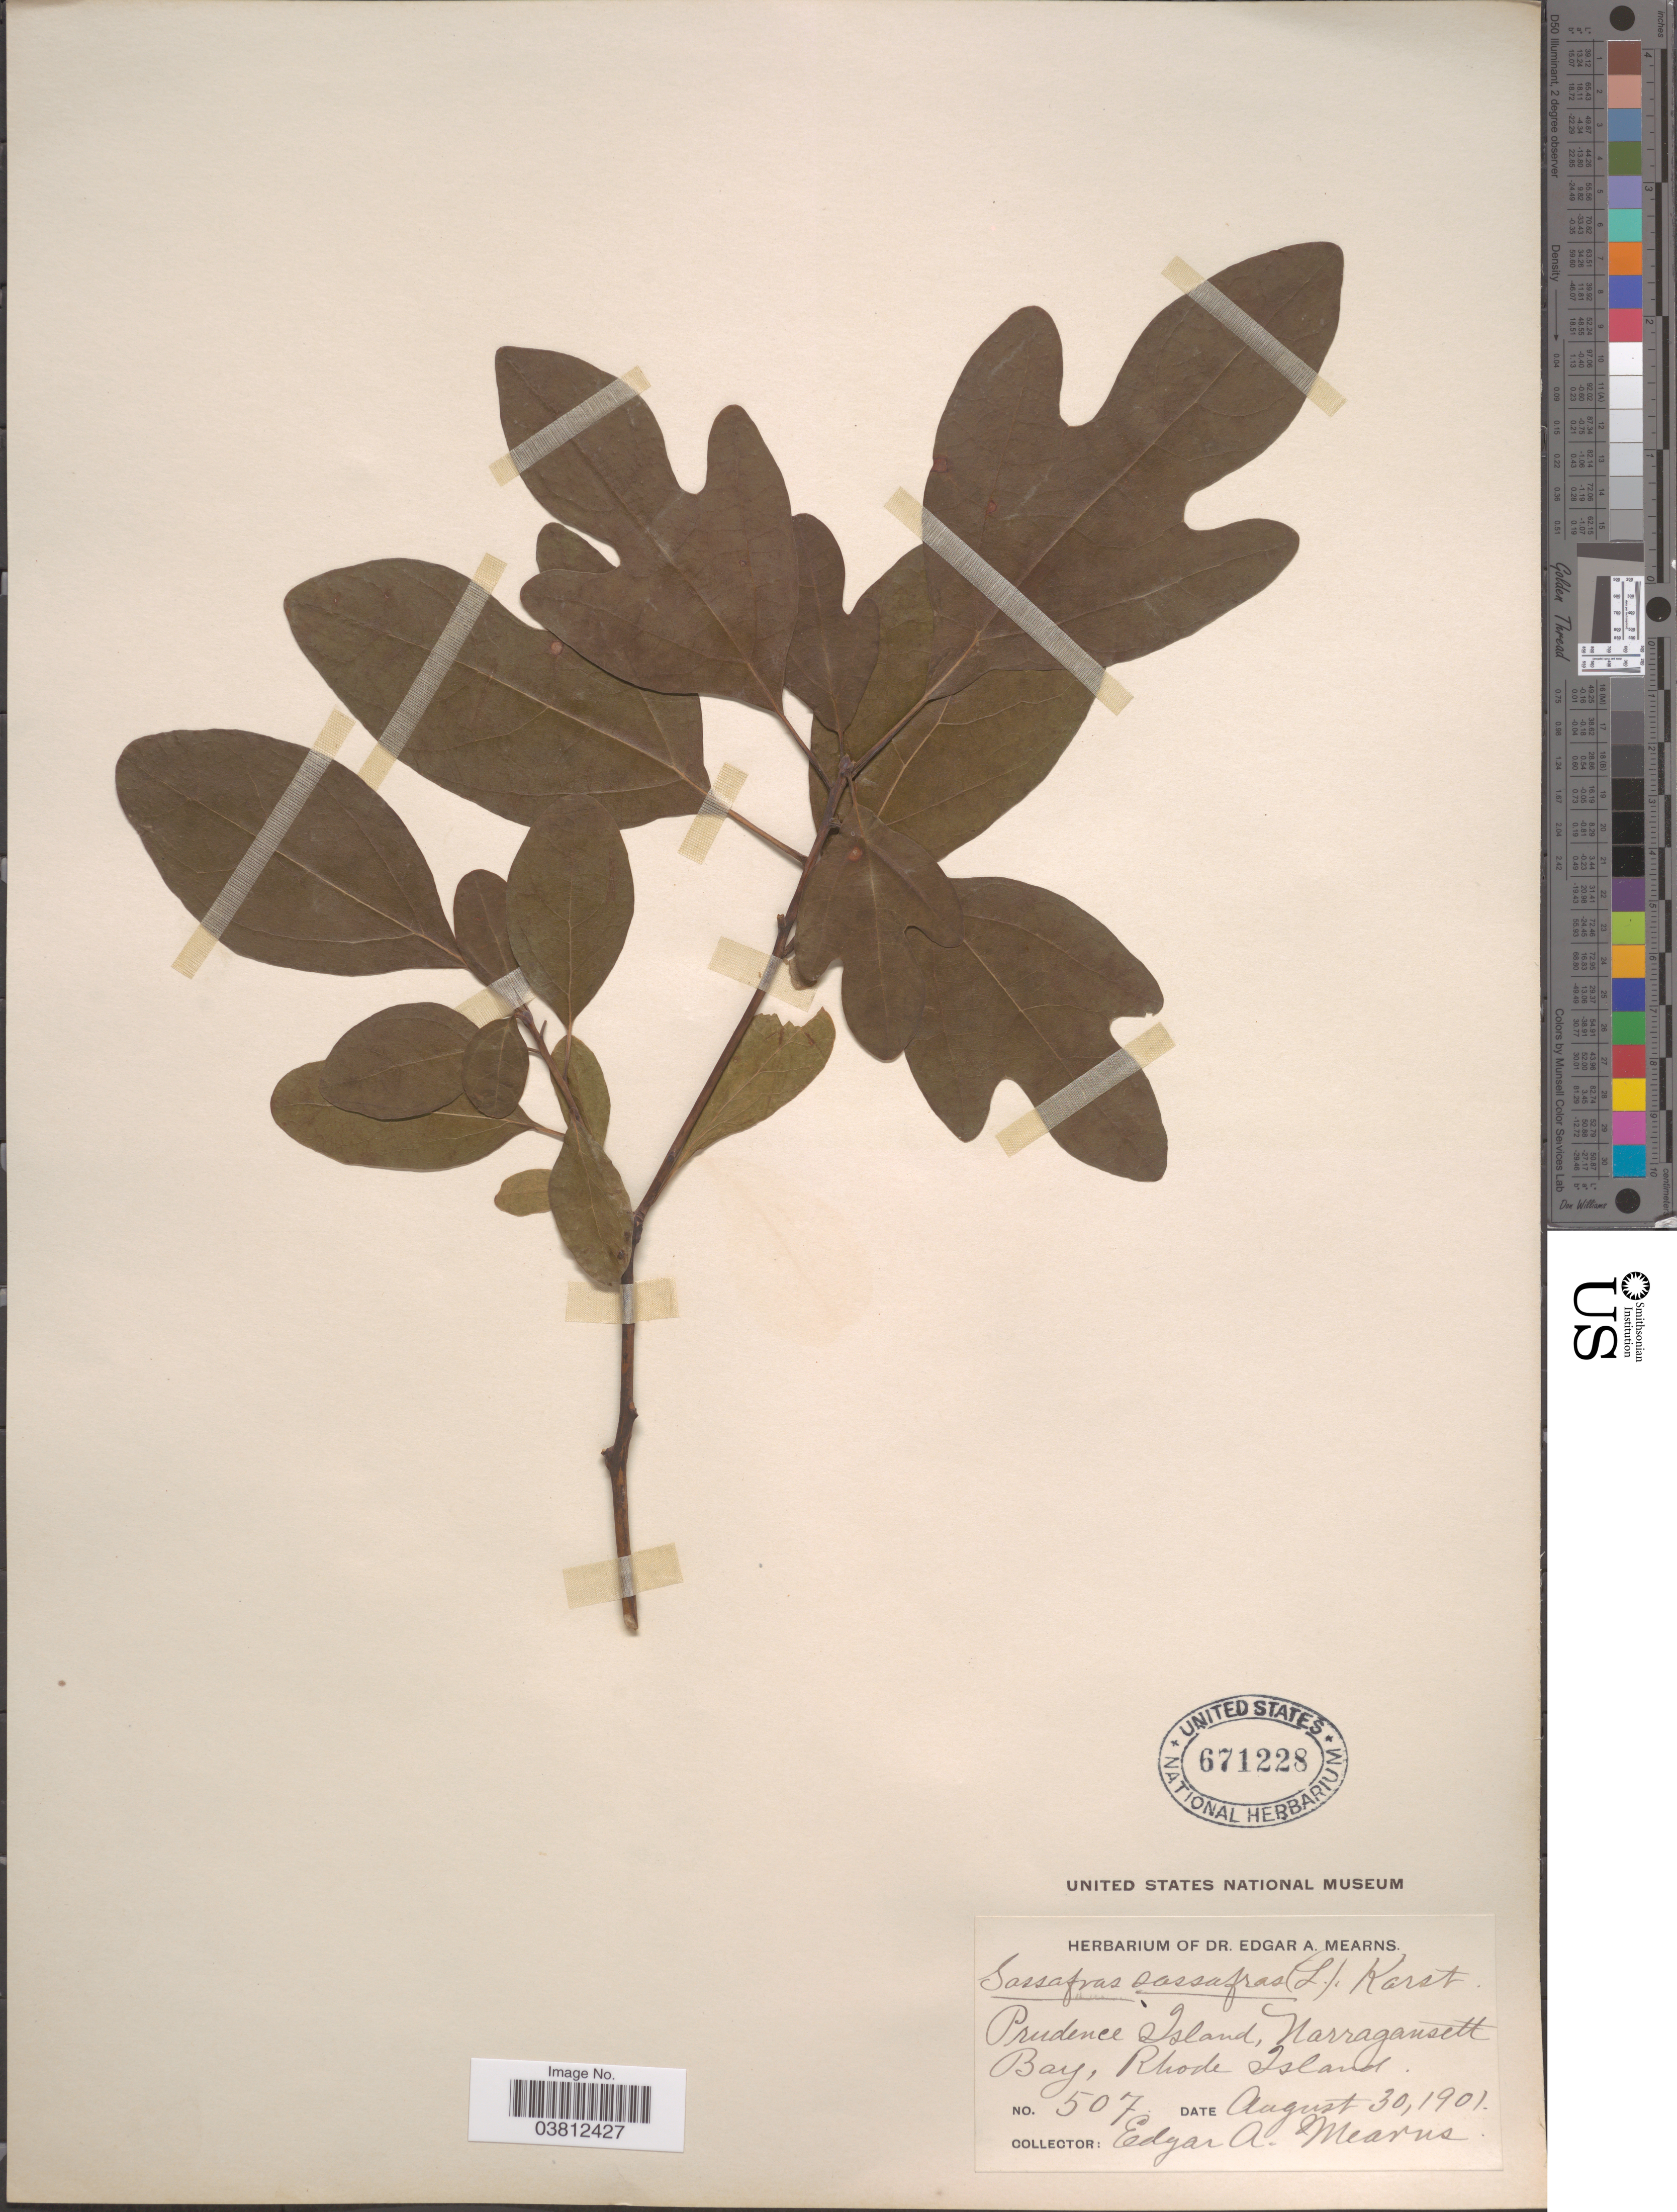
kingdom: Plantae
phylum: Tracheophyta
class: Magnoliopsida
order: Laurales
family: Lauraceae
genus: Sassafras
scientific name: Sassafras albidum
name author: (Nutt.) Nees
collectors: E. A. Mearns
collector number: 507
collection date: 1901-08-30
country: United States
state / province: Rhode Island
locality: Prudence Island, Narragansett Bay.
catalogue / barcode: US 671228